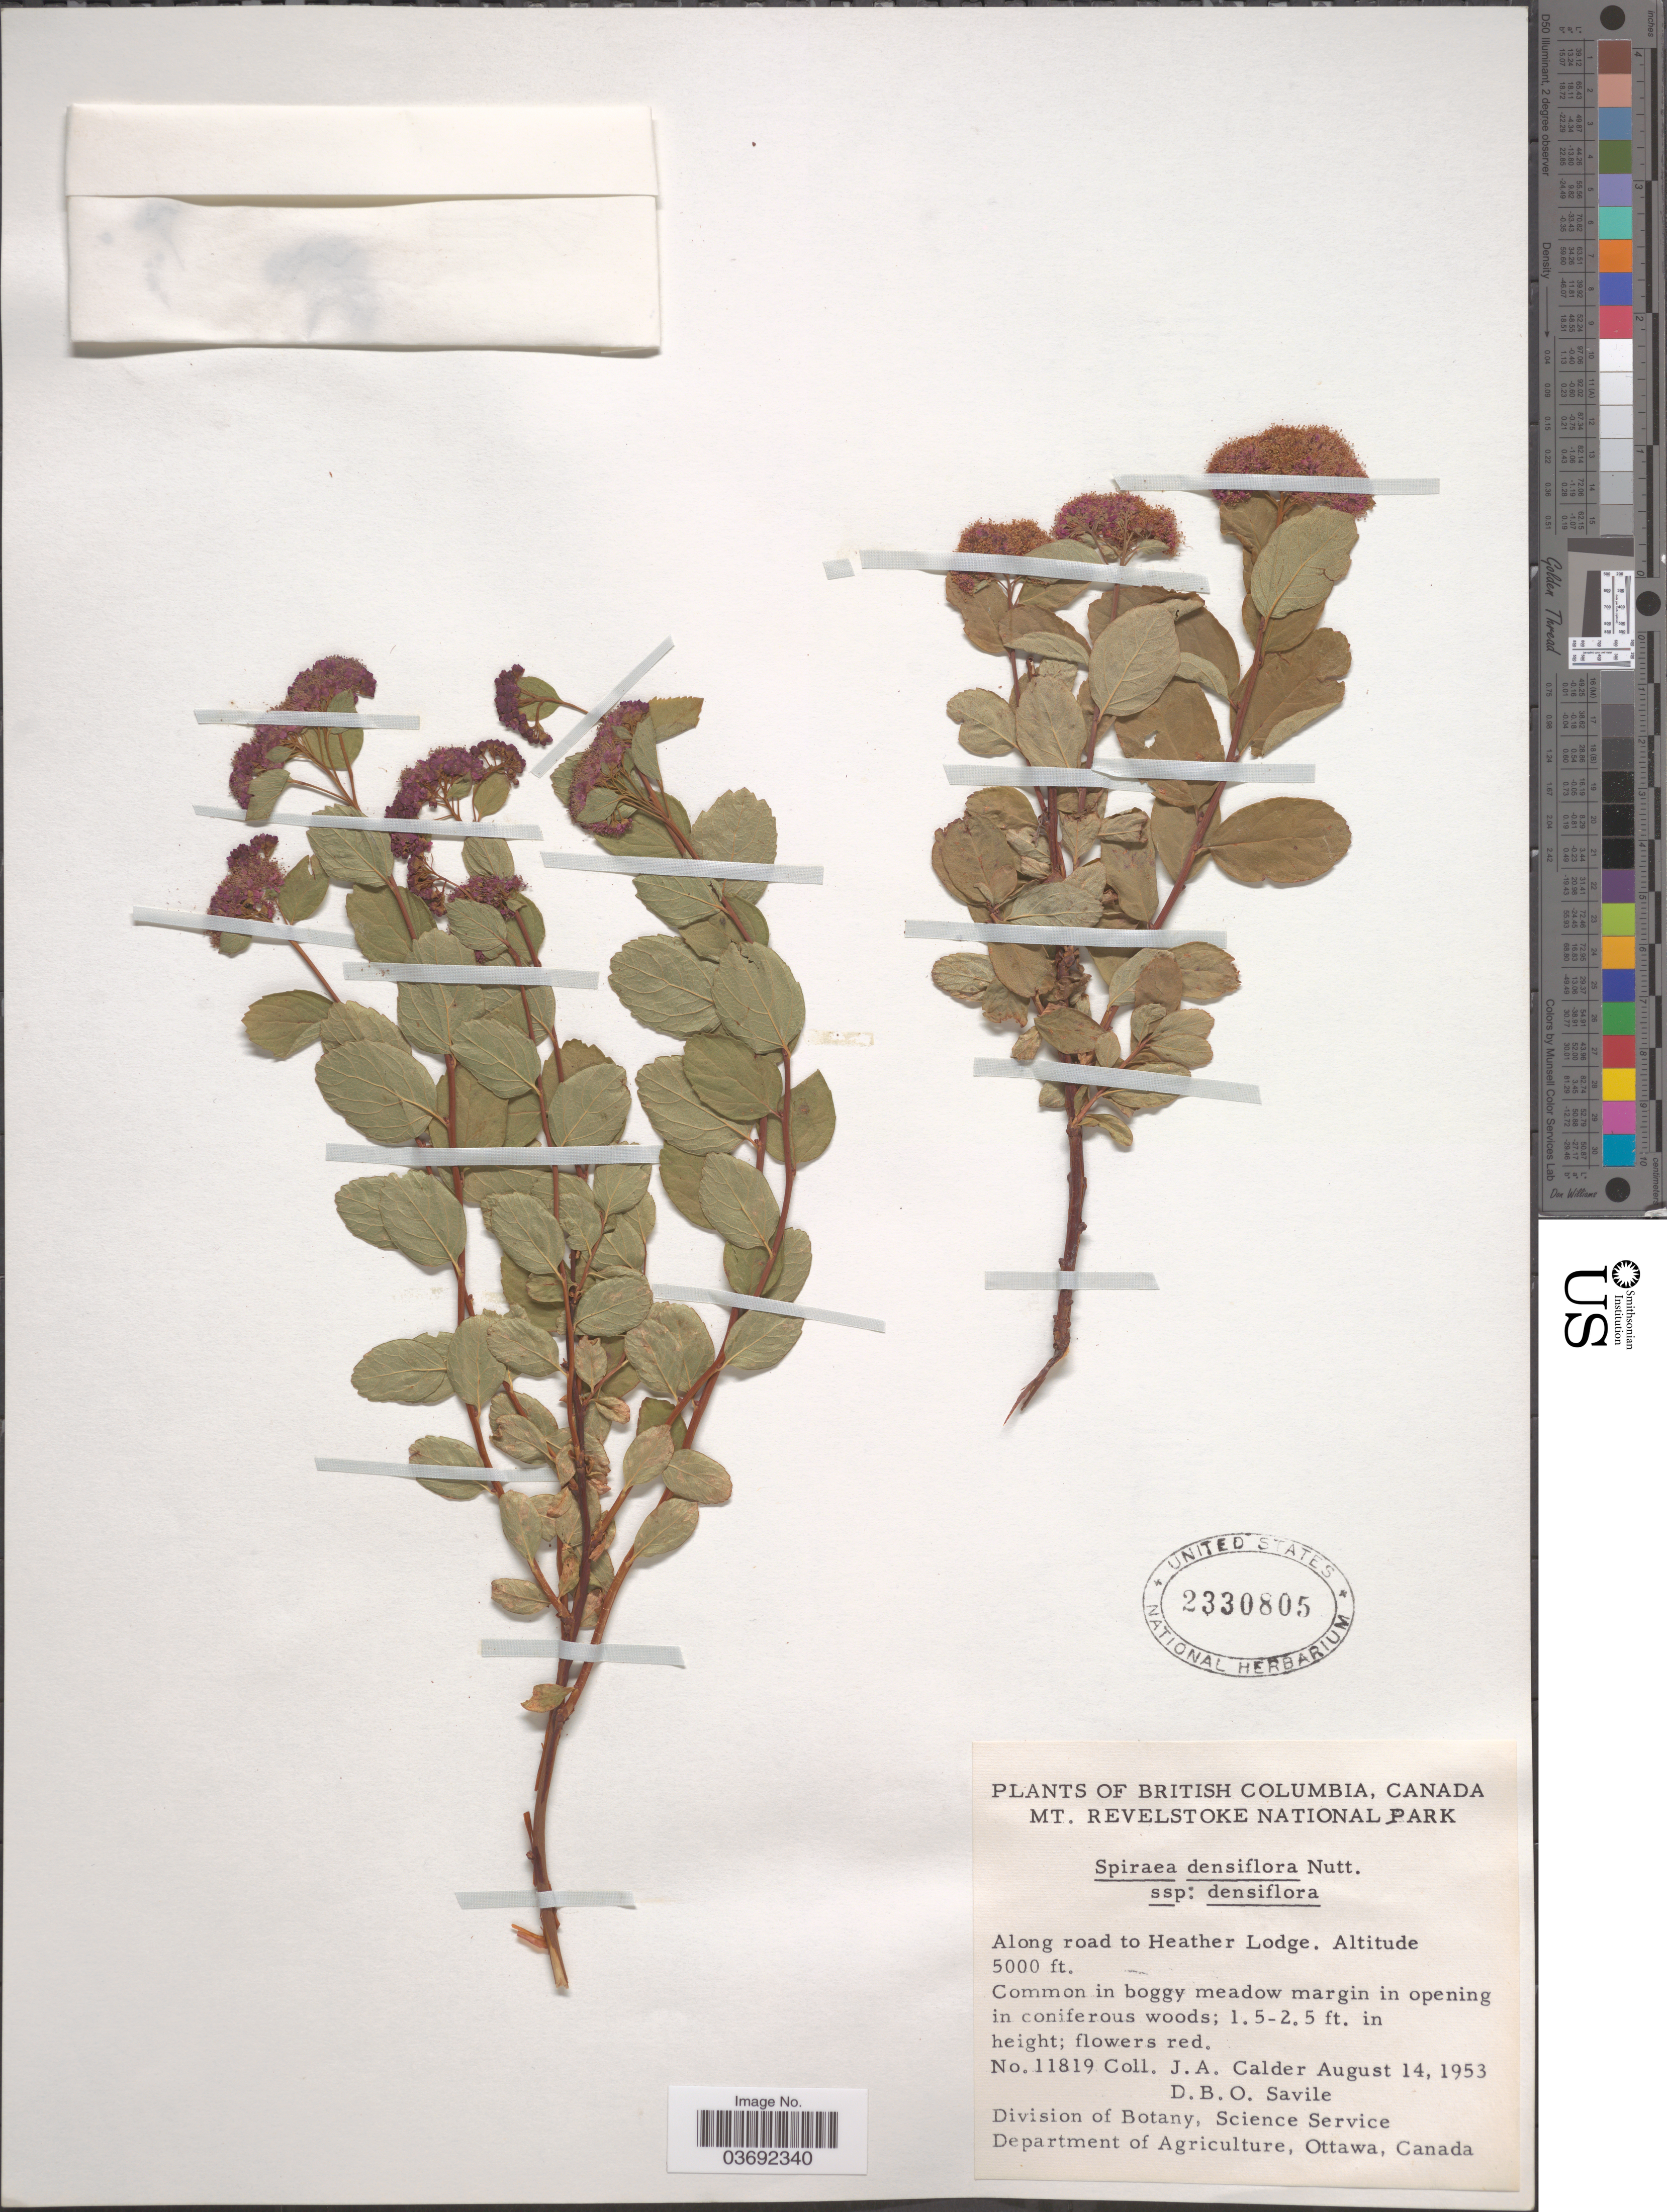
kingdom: Plantae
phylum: Tracheophyta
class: Magnoliopsida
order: Rosales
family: Rosaceae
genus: Spiraea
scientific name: Spiraea densiflora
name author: Nutt. ex Greenm.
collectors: J. A. Calder & D. Savile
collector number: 11819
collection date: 1953-08-14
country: Canada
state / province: British Columbia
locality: Mt. Revelstoke National Park. Along road to Heather Lodge.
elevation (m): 1524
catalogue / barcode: US 2330805